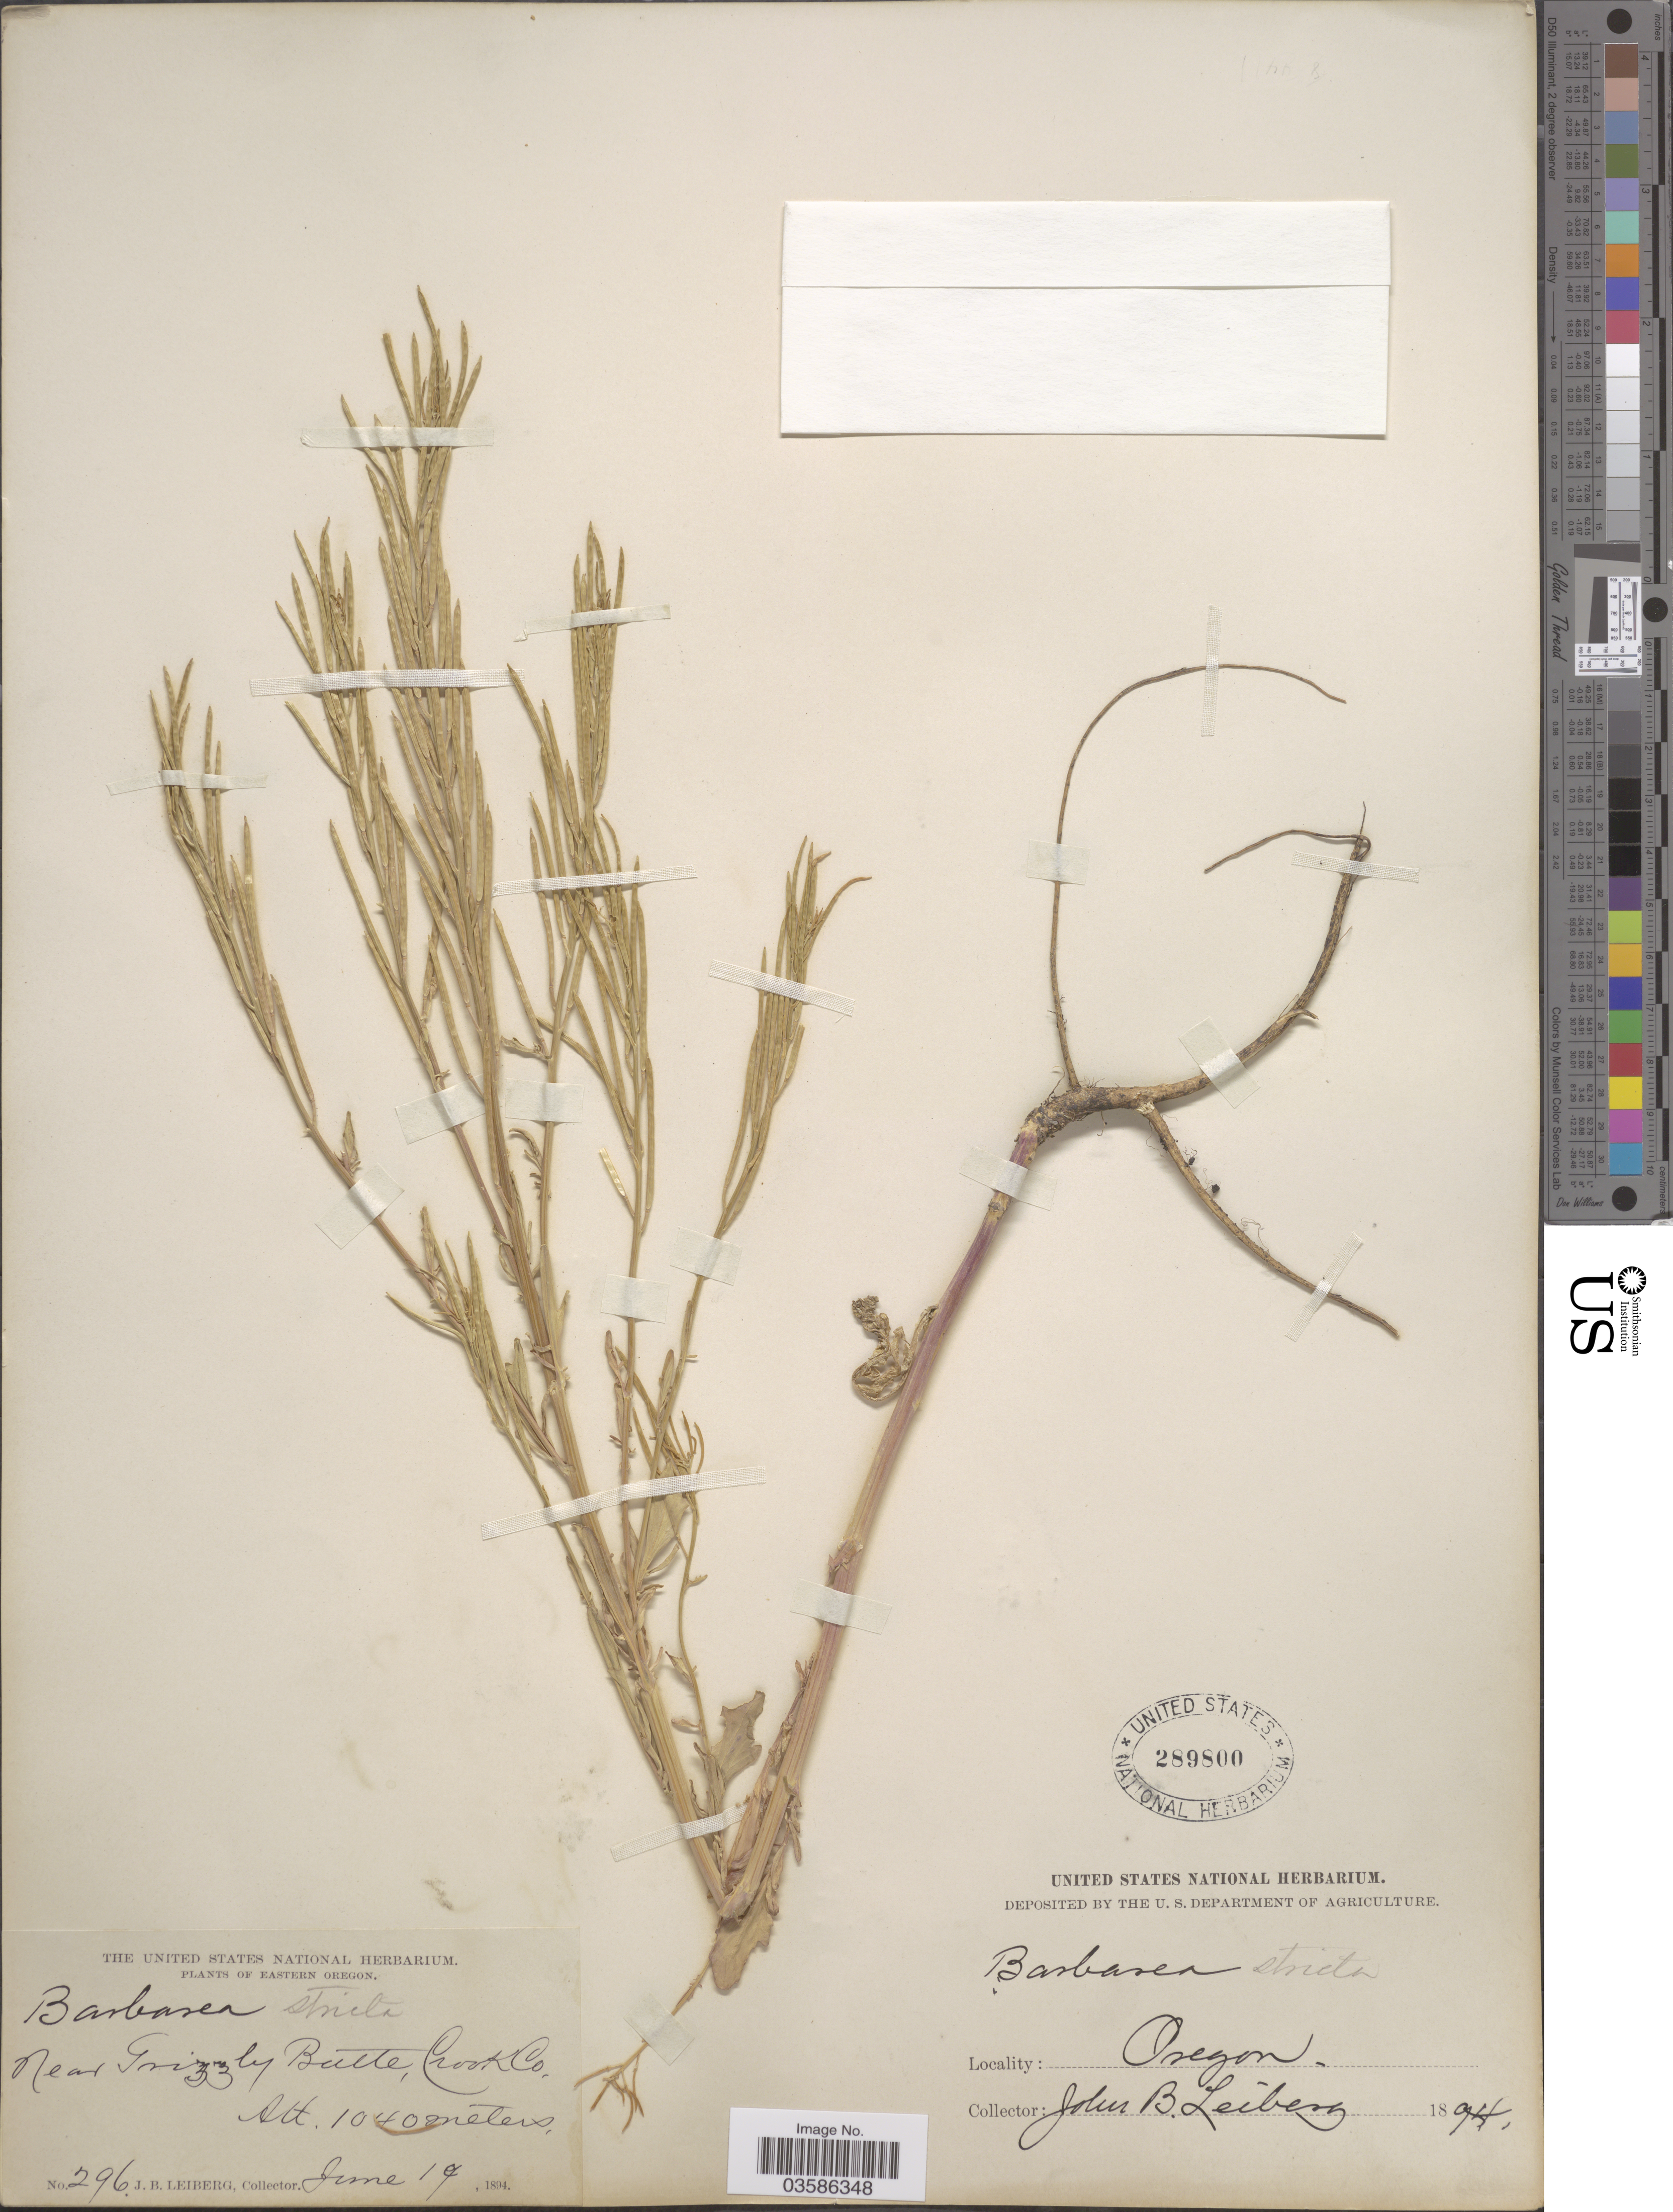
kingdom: Plantae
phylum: Tracheophyta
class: Magnoliopsida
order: Brassicales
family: Brassicaceae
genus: Barbarea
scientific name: Barbarea orthoceras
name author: Ledeb.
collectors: J. B. Leiberg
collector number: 296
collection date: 1894-06-19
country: United States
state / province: Oregon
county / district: Crook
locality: Eastern Oregon. Near Grizzly Butte, Crook Co.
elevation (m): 1040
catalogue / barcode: US 289800